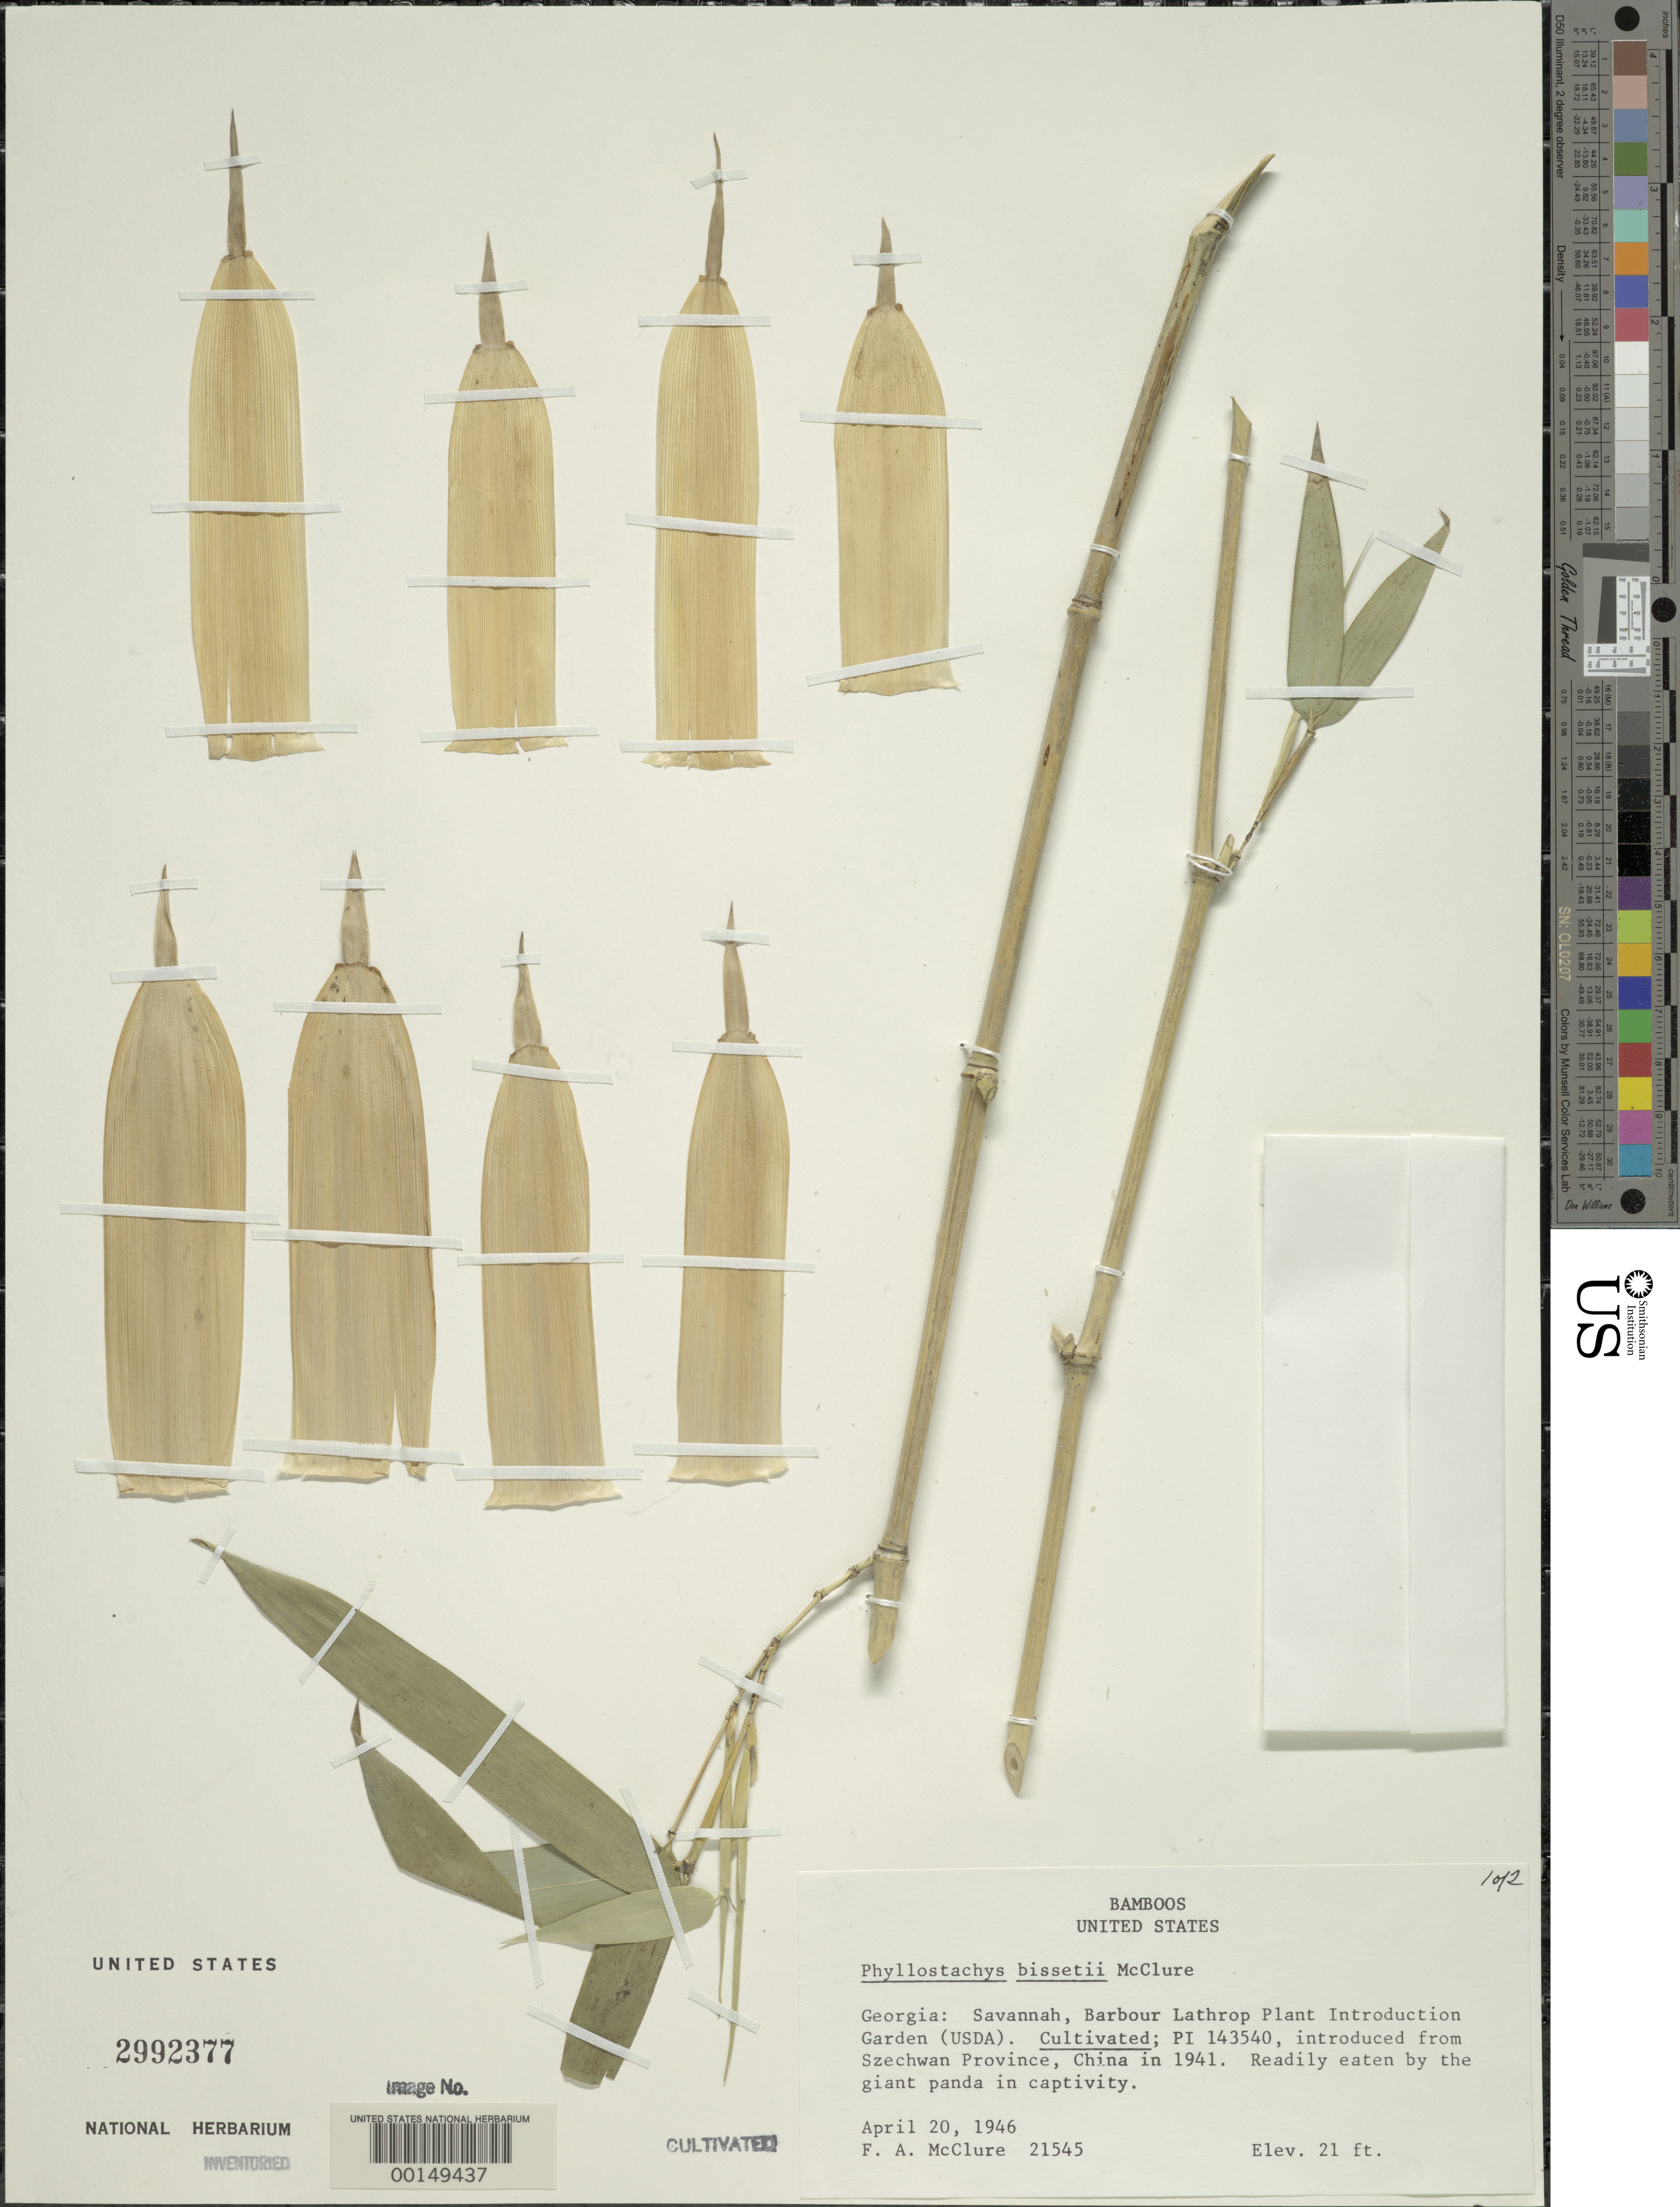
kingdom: Plantae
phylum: Tracheophyta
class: Liliopsida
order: Poales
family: Poaceae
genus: Phyllostachys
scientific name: Phyllostachys bissetii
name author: McClure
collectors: F. A. McClure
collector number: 21545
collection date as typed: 20 Apr 1946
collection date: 1946-04-20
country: United States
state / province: Georgia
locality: Savannah, barbour lathrop p.i. garden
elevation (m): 6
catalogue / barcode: US 2992377